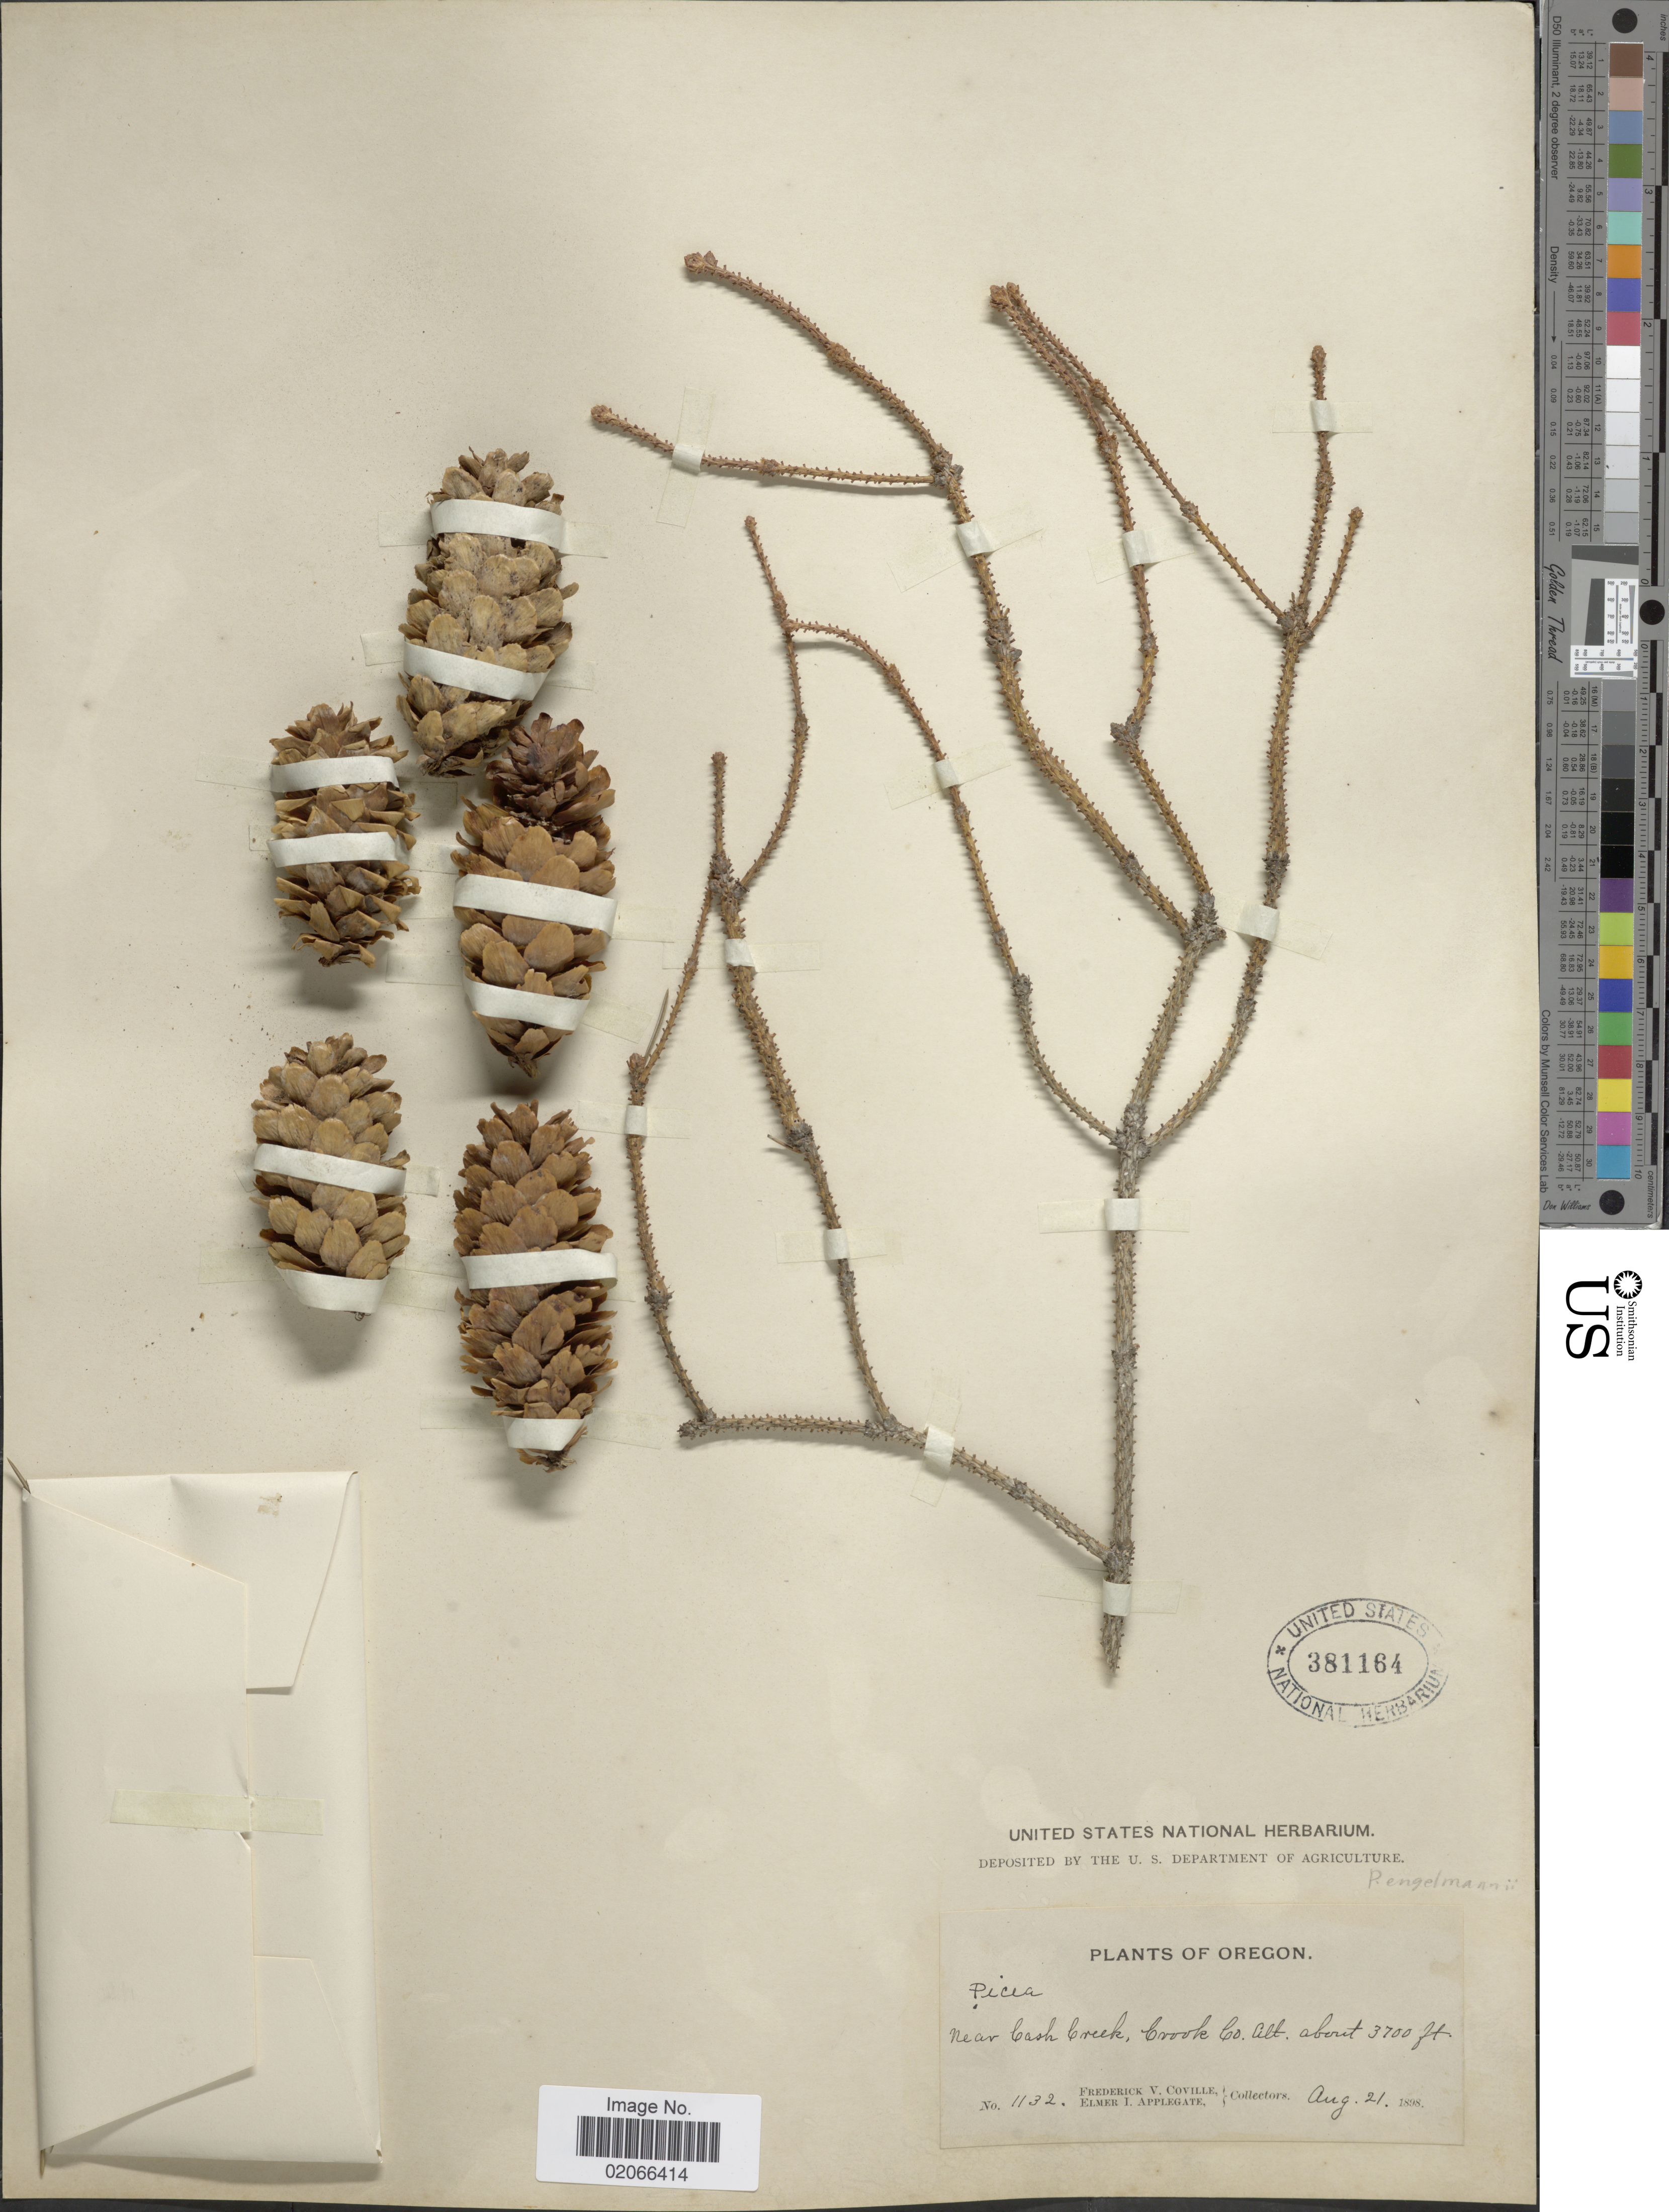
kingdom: Plantae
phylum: Tracheophyta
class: Pinopsida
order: Pinales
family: Pinaceae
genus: Picea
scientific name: Picea engelmannii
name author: Parry ex Engelm.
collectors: F. V. Coville & E. I. Applegate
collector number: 1132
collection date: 1898-08-21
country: United States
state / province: Oregon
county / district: Crook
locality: Near Cash Creek, Crook Co.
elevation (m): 1128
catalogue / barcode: US 381164